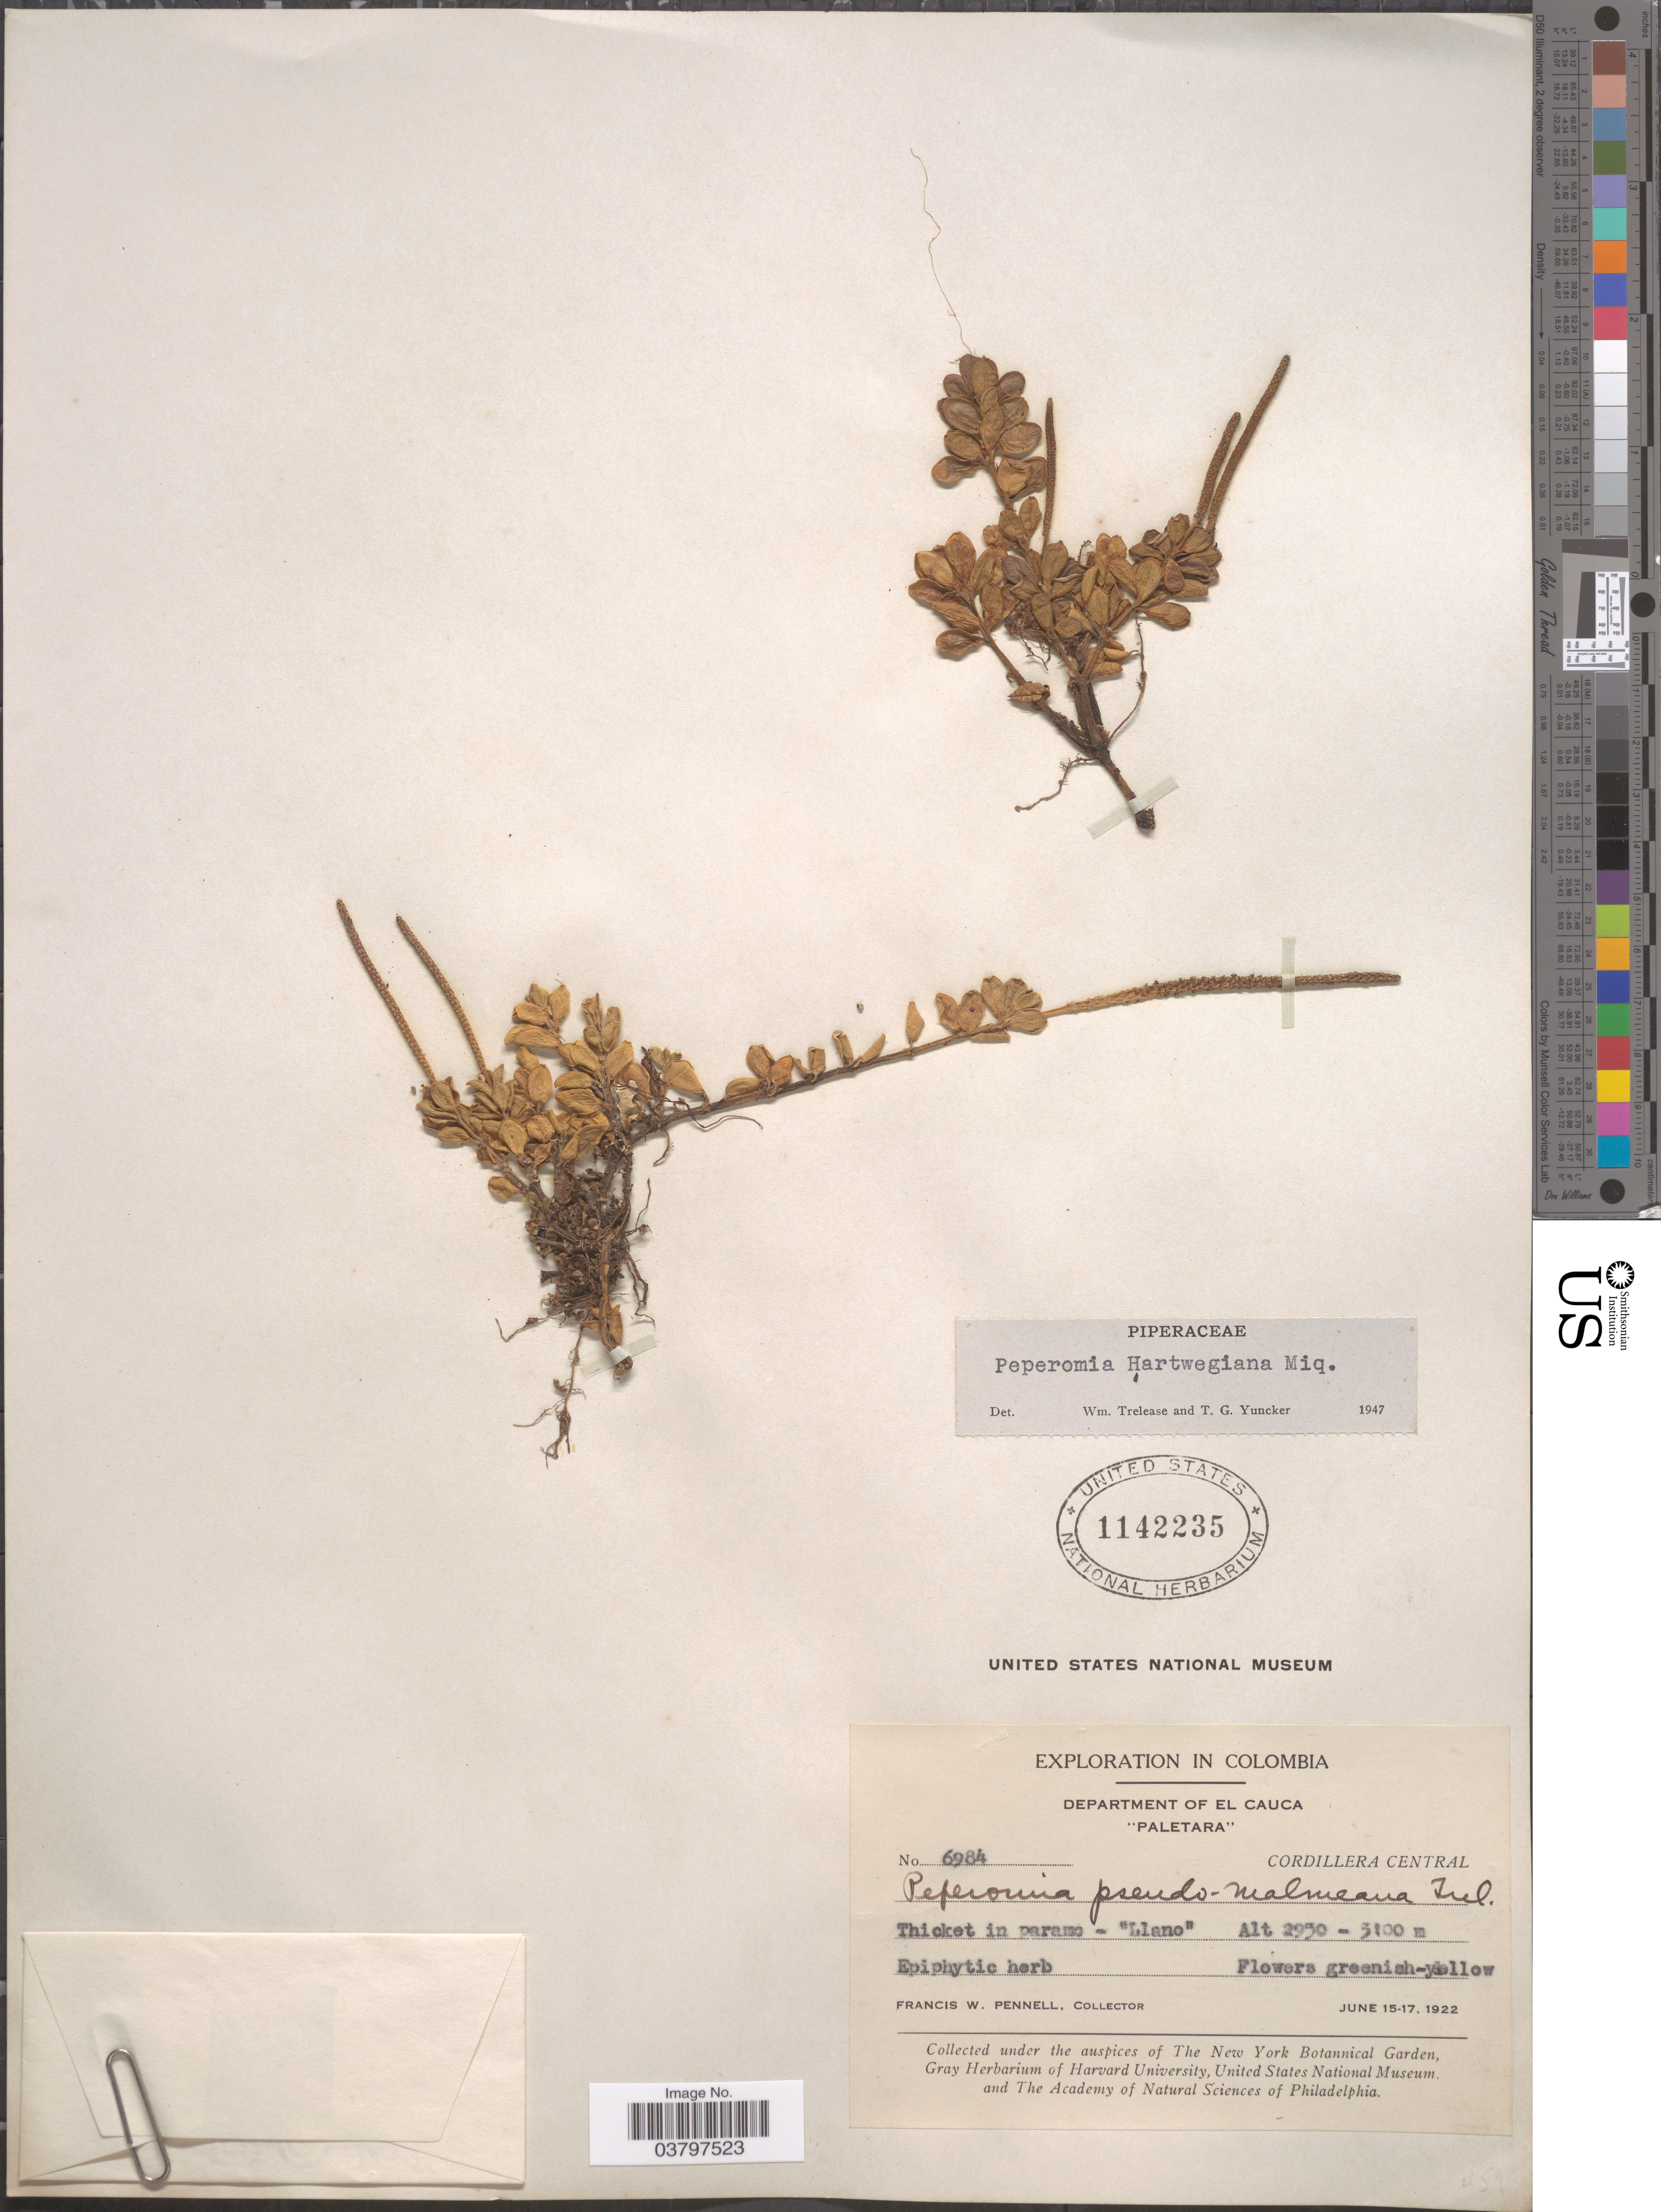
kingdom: Plantae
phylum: Tracheophyta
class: Magnoliopsida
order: Piperales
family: Piperaceae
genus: Peperomia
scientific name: Peperomia hartwegiana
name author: Miq.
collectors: F. W. Pennell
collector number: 6984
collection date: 1922-06-15/1922-06-17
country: Colombia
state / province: Cauca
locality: Department of El Cauca. 'Paletara'. Cordillera Central.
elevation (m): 2950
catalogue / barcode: US 1142235